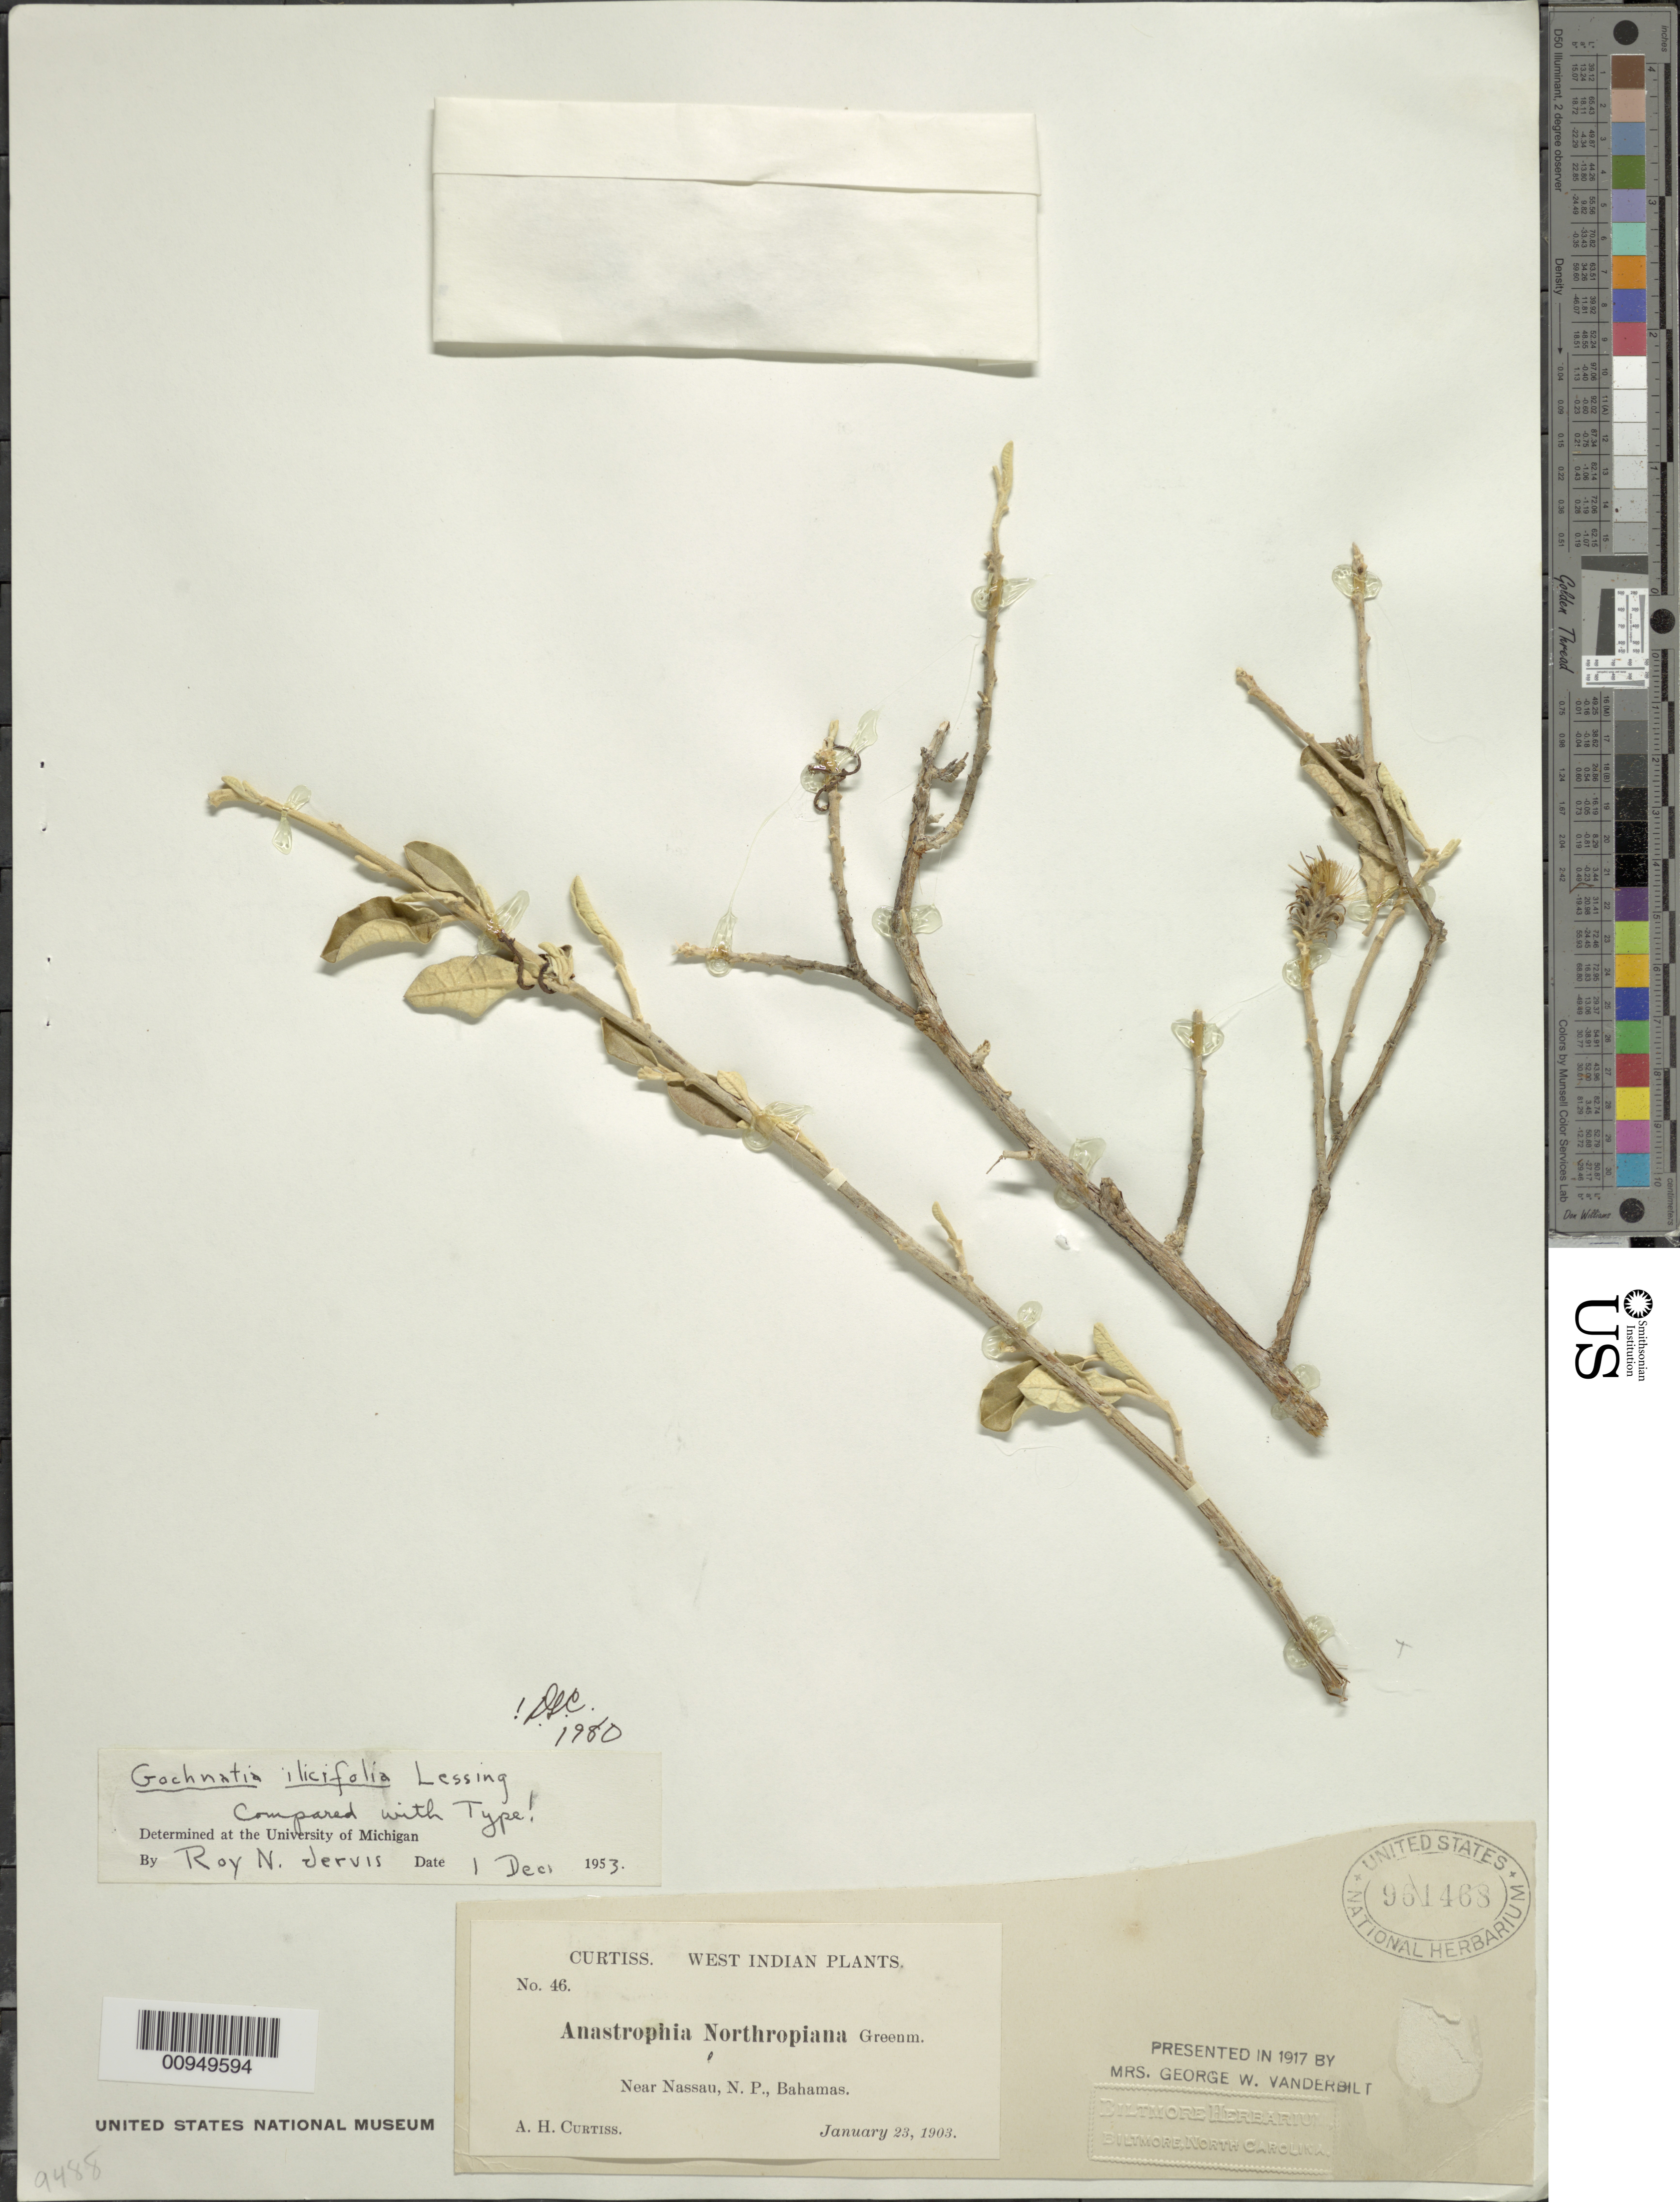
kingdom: Plantae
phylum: Tracheophyta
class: Magnoliopsida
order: Asterales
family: Asteraceae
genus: Anastraphia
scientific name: Anastraphia ilicifolia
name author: D. Don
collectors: A. H. Curtiss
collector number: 46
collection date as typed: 23 Jan 1903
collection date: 1903-01-23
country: Bahamas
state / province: New Providence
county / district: Nassau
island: New Providence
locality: Near Nassau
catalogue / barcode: US 961468